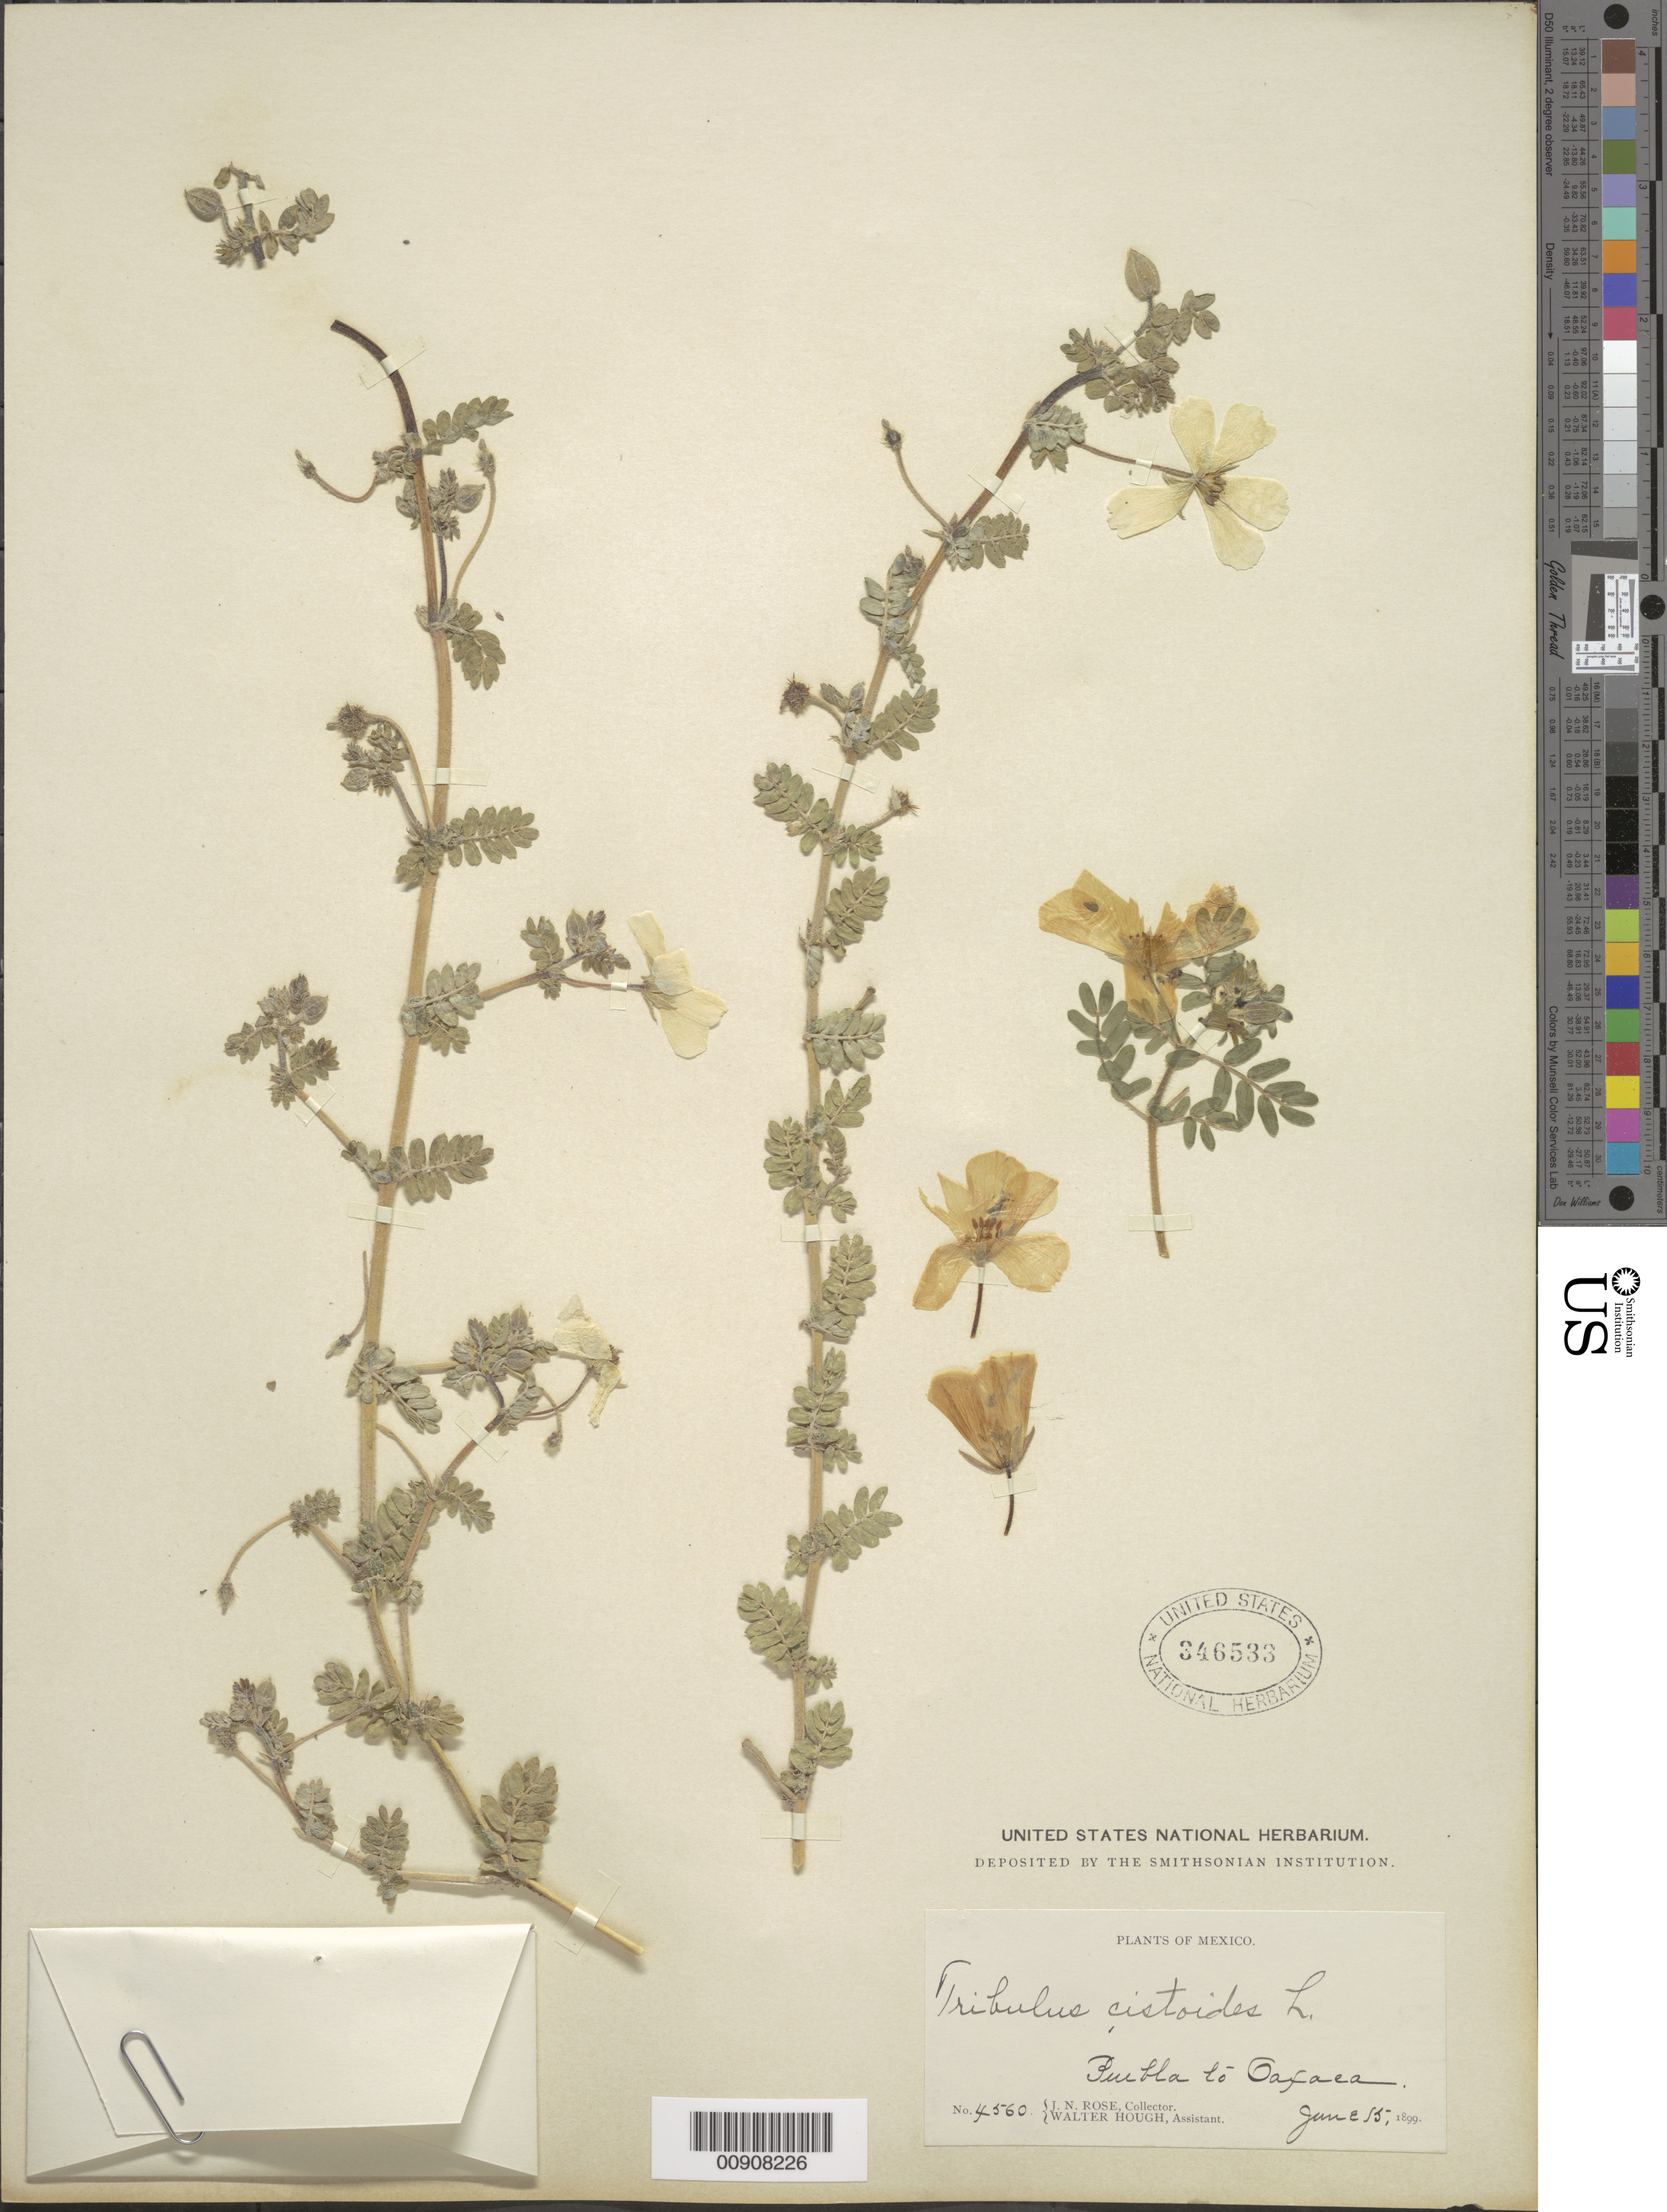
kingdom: Plantae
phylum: Tracheophyta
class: Magnoliopsida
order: Zygophyllales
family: Zygophyllaceae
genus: Tribulus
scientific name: Tribulus cistoides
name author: L.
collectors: J. N. Rose & W. Hough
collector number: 4560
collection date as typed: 15 Jun 1899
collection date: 1899-06-15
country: Mexico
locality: Puebla to Oaxaca.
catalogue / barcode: US 346533